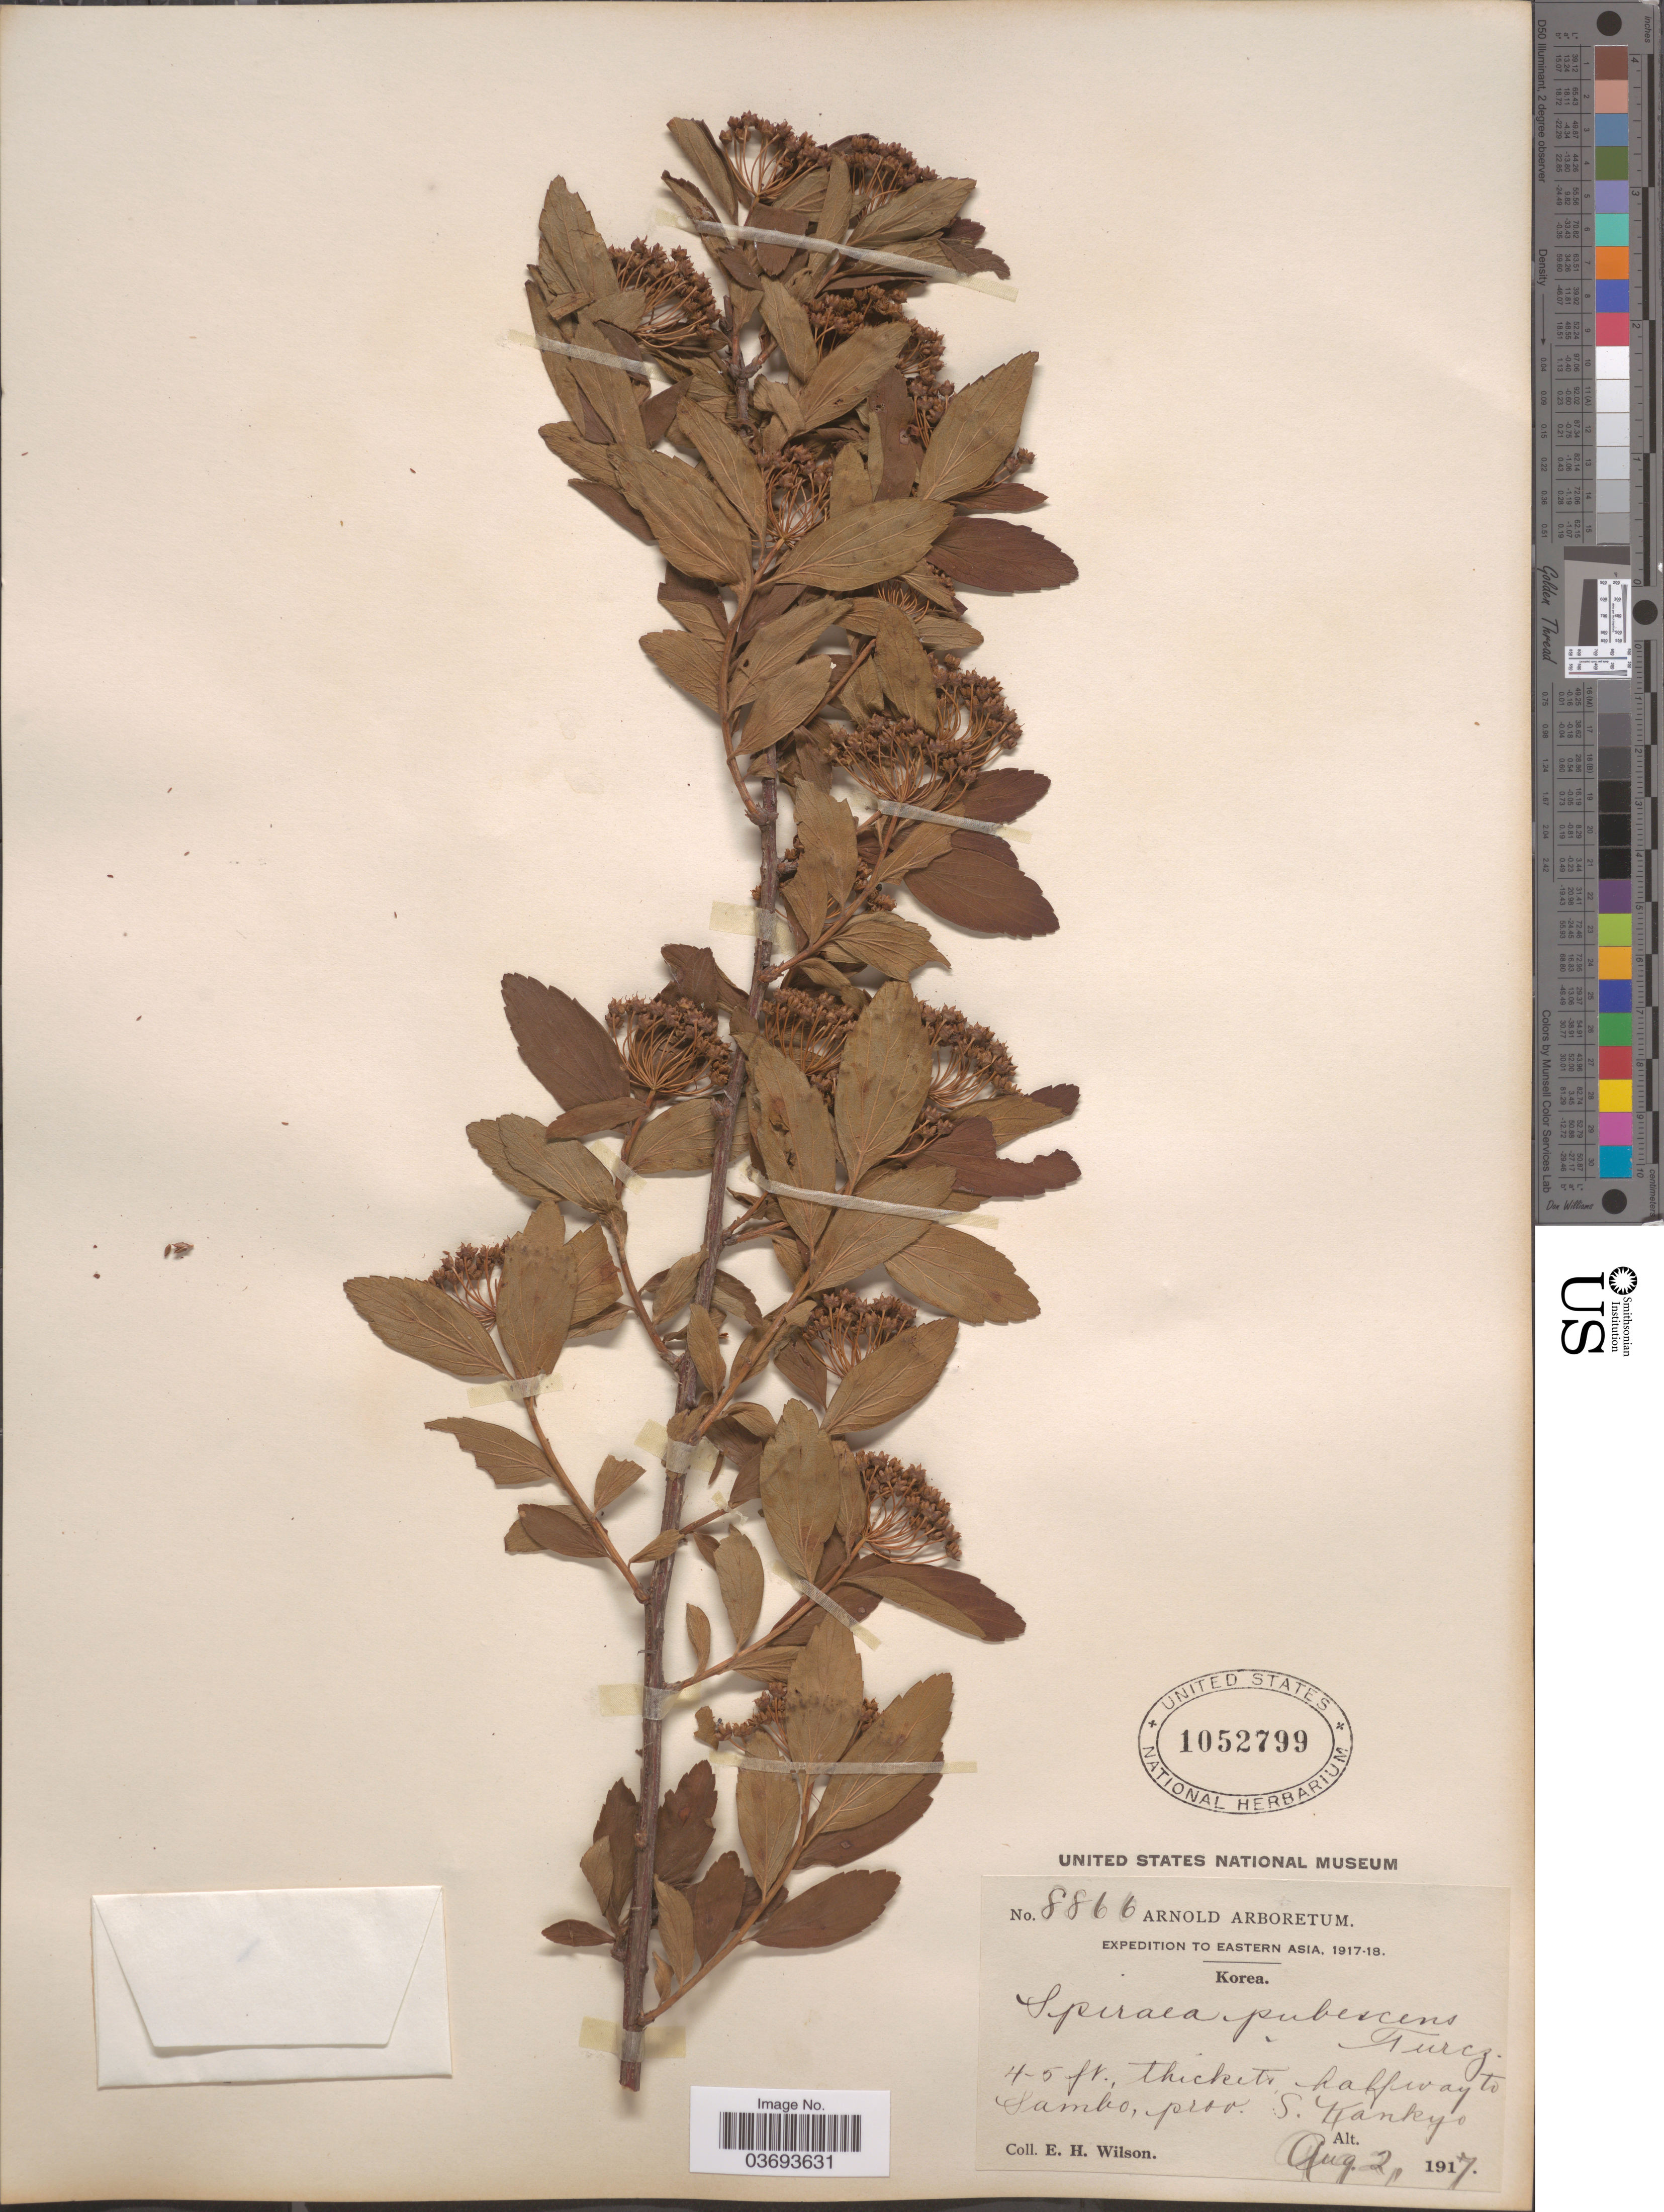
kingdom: Plantae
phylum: Tracheophyta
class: Magnoliopsida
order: Rosales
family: Rosaceae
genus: Spiraea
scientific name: Spiraea pubescens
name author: Turcz.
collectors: E. Wilson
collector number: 8866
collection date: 1917-08-02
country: North Korea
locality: Halfway to Sambo, prov. S. Kankyo.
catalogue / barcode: US 1052799